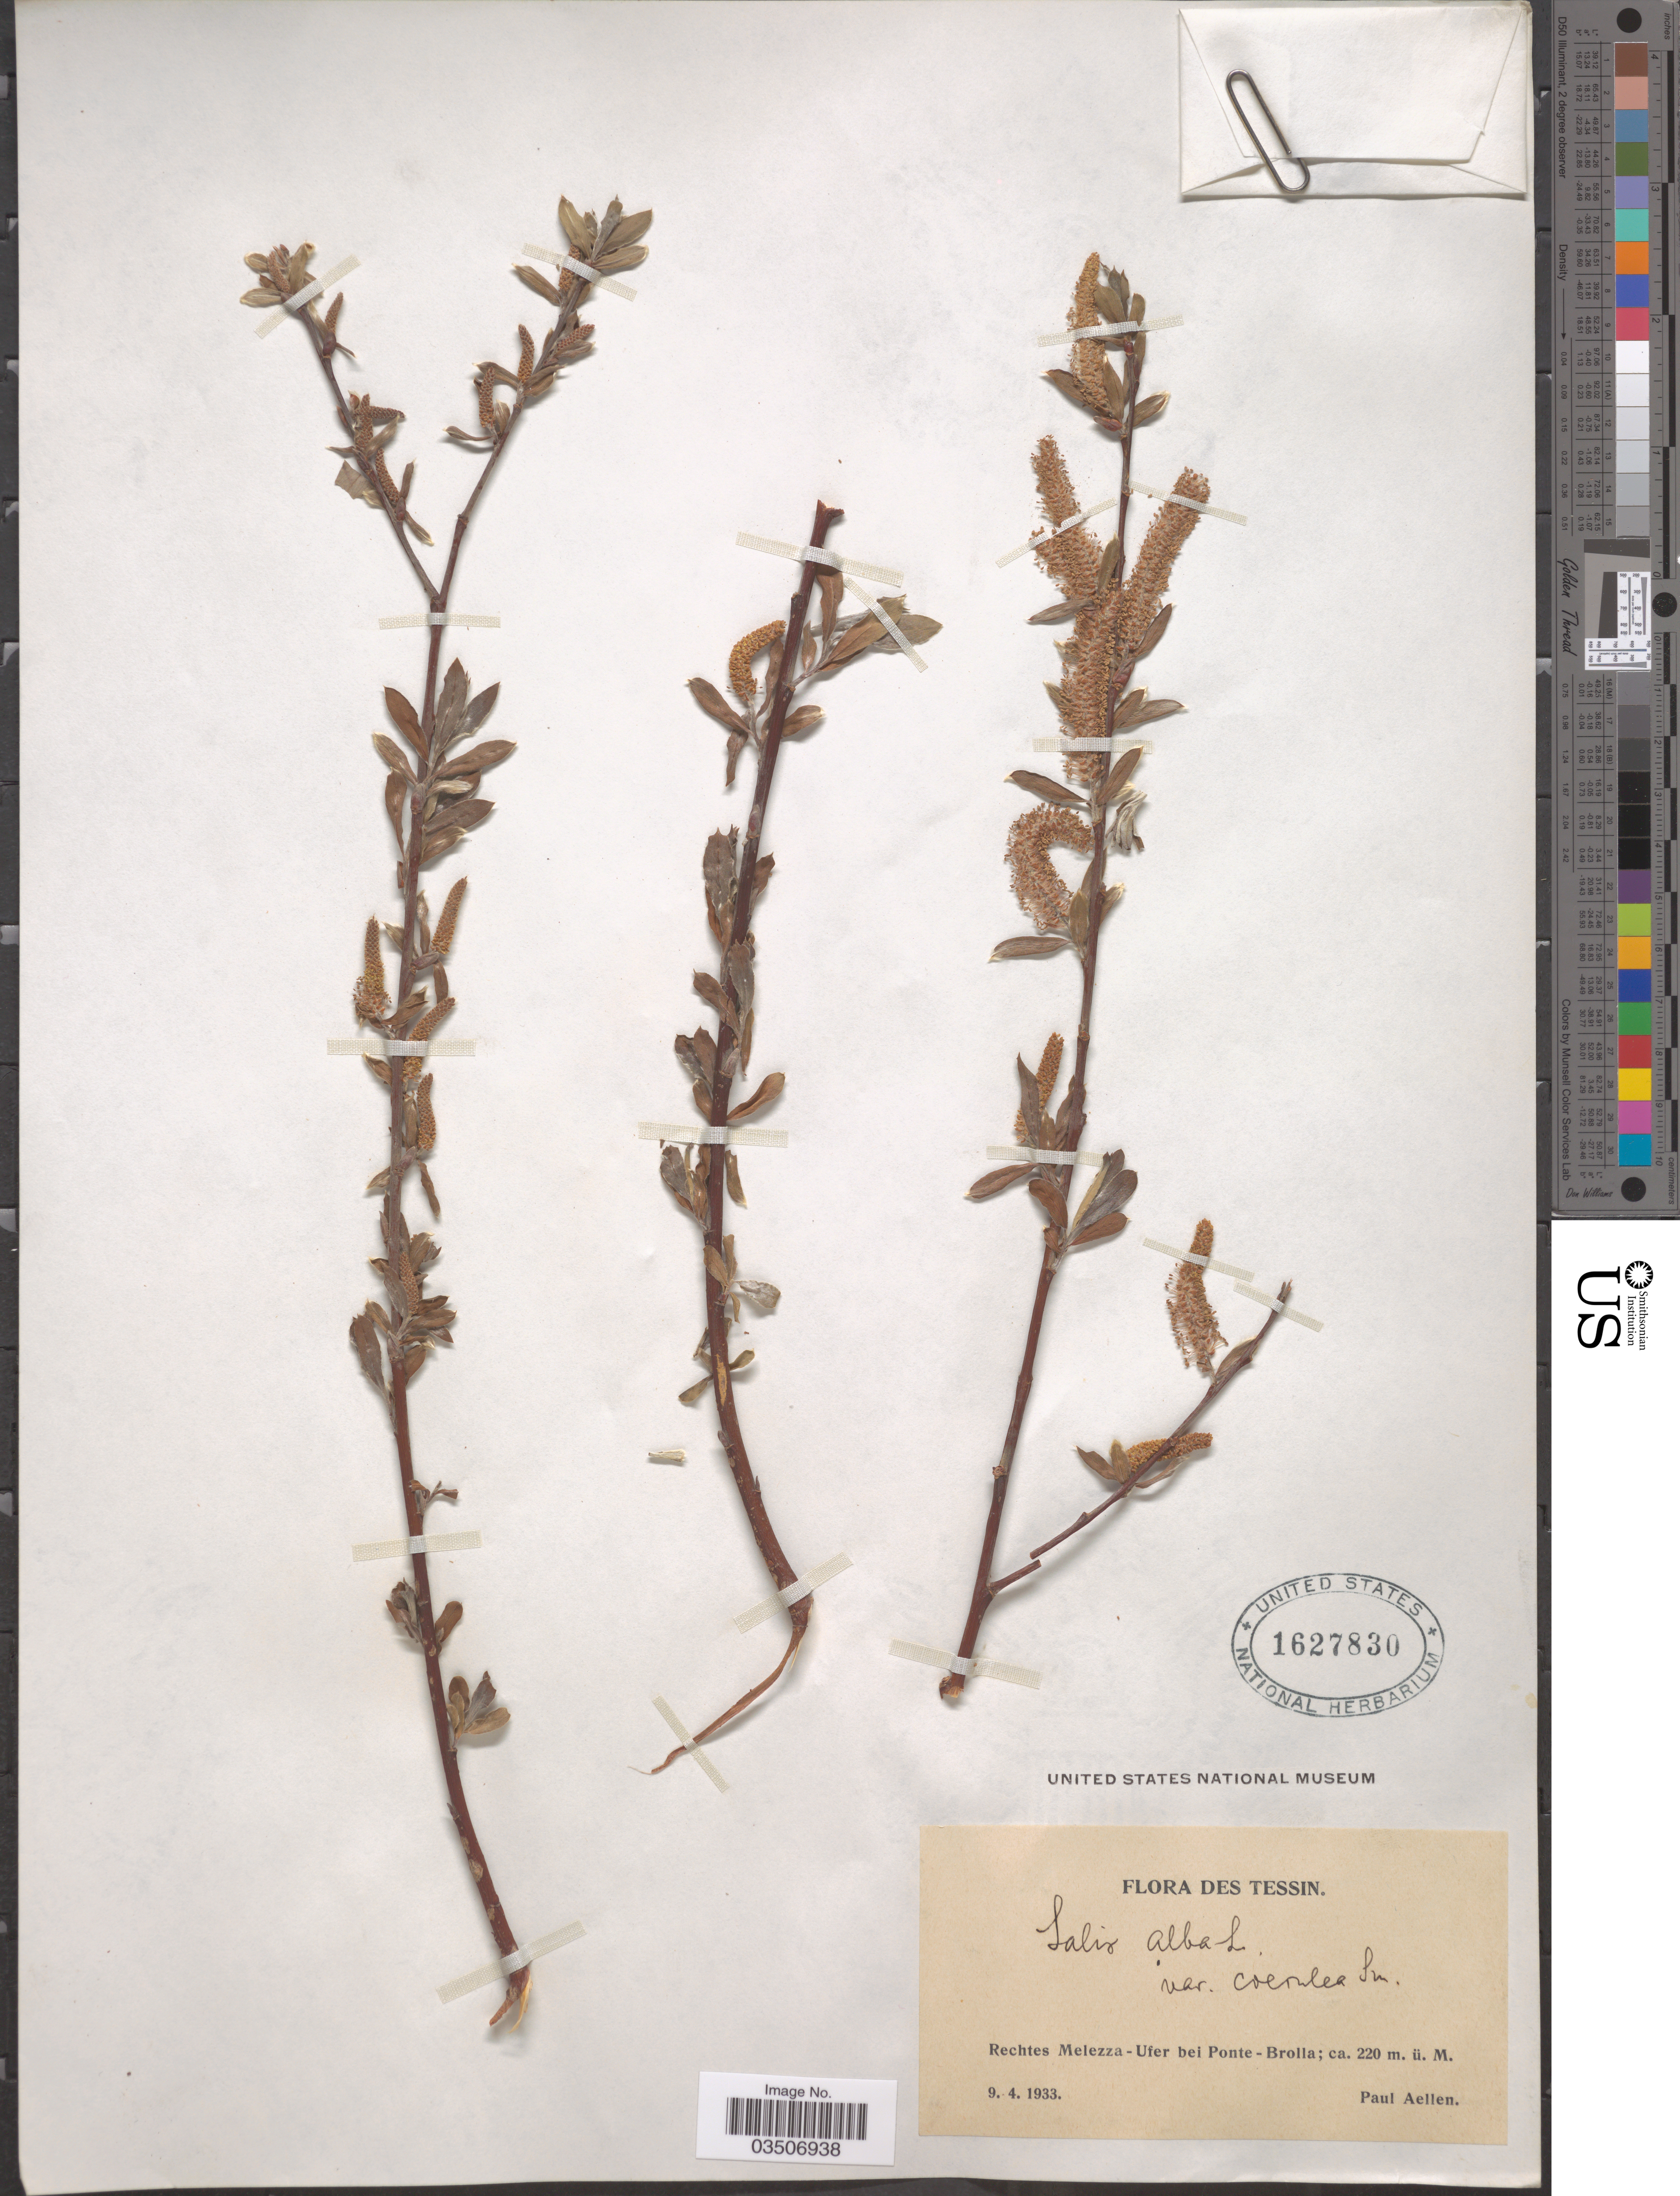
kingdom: Plantae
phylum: Tracheophyta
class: Magnoliopsida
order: Malpighiales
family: Salicaceae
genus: Salix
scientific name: Salix alba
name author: L.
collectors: P. Aellen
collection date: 1933-04-09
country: Switzerland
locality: Tessin. Rechtes Melezza - Ufer bei Ponte - Brolla.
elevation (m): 220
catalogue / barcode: US 1627830